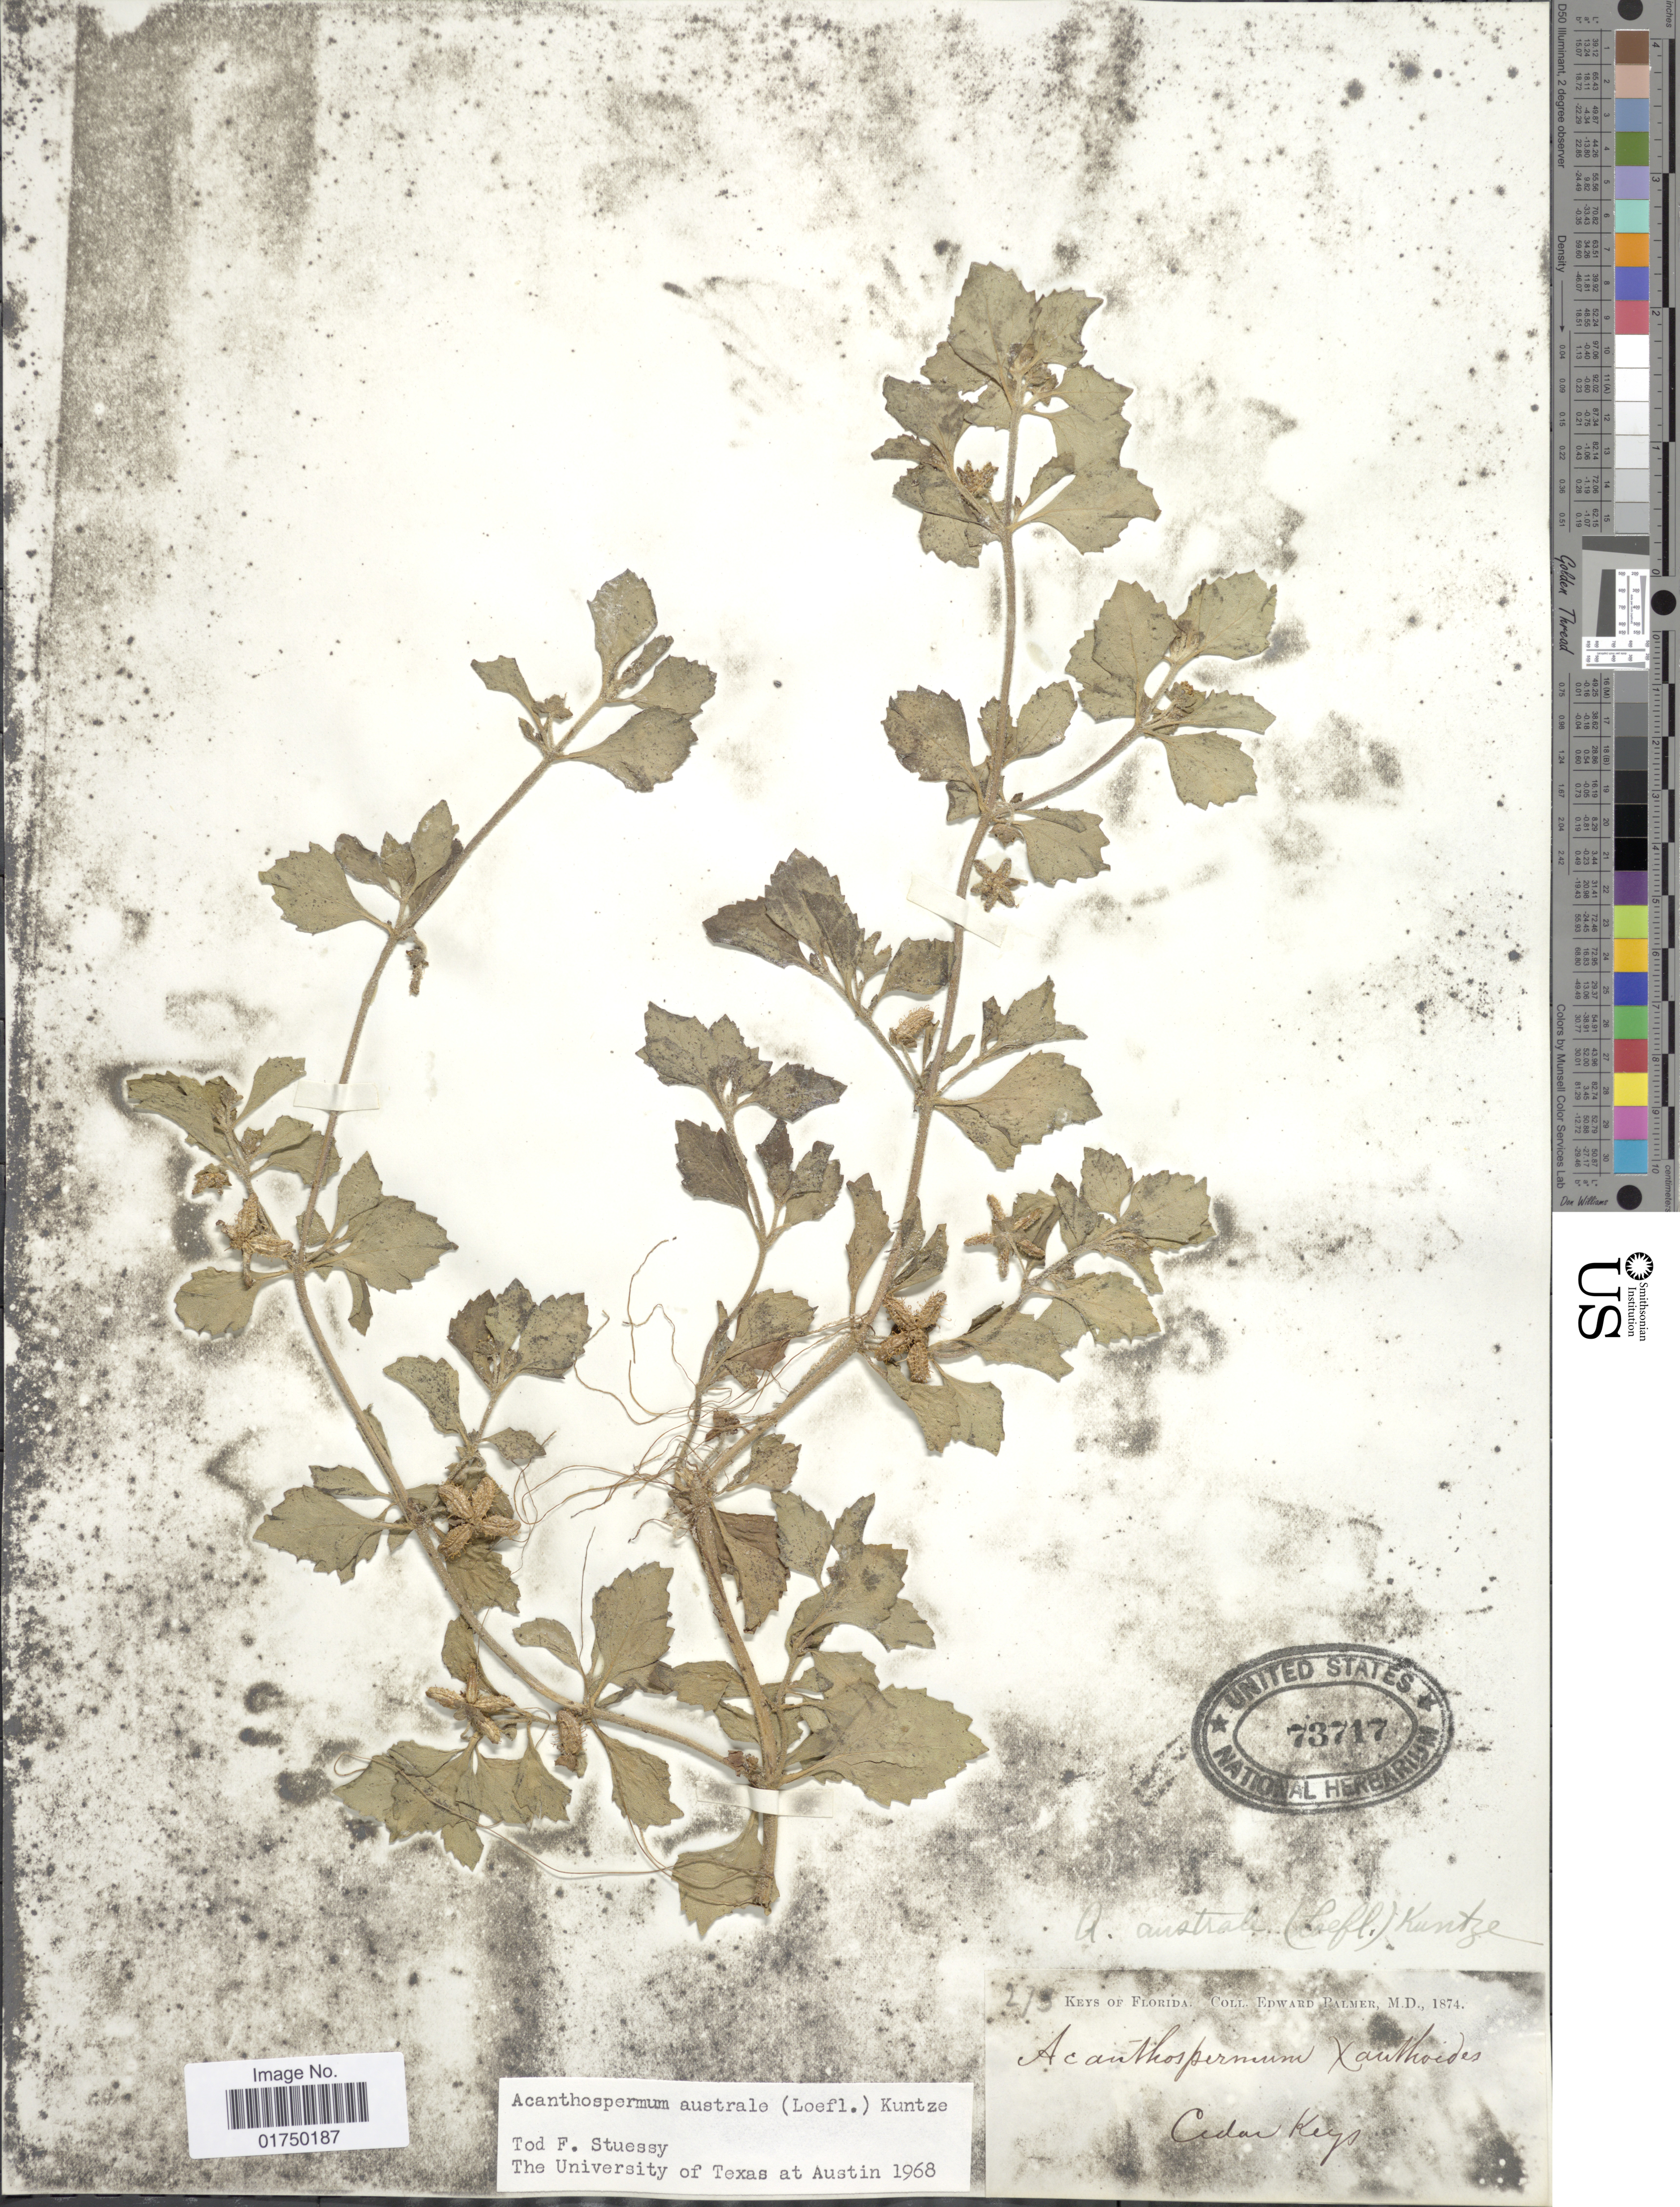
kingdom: Plantae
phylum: Tracheophyta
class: Magnoliopsida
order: Asterales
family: Asteraceae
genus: Acanthospermum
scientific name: Acanthospermum australe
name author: (Loefl.) Kuntze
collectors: E. Palmer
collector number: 275*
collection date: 1874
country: United States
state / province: Florida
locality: Keys of Florida. Cedar Keys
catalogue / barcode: US 73717